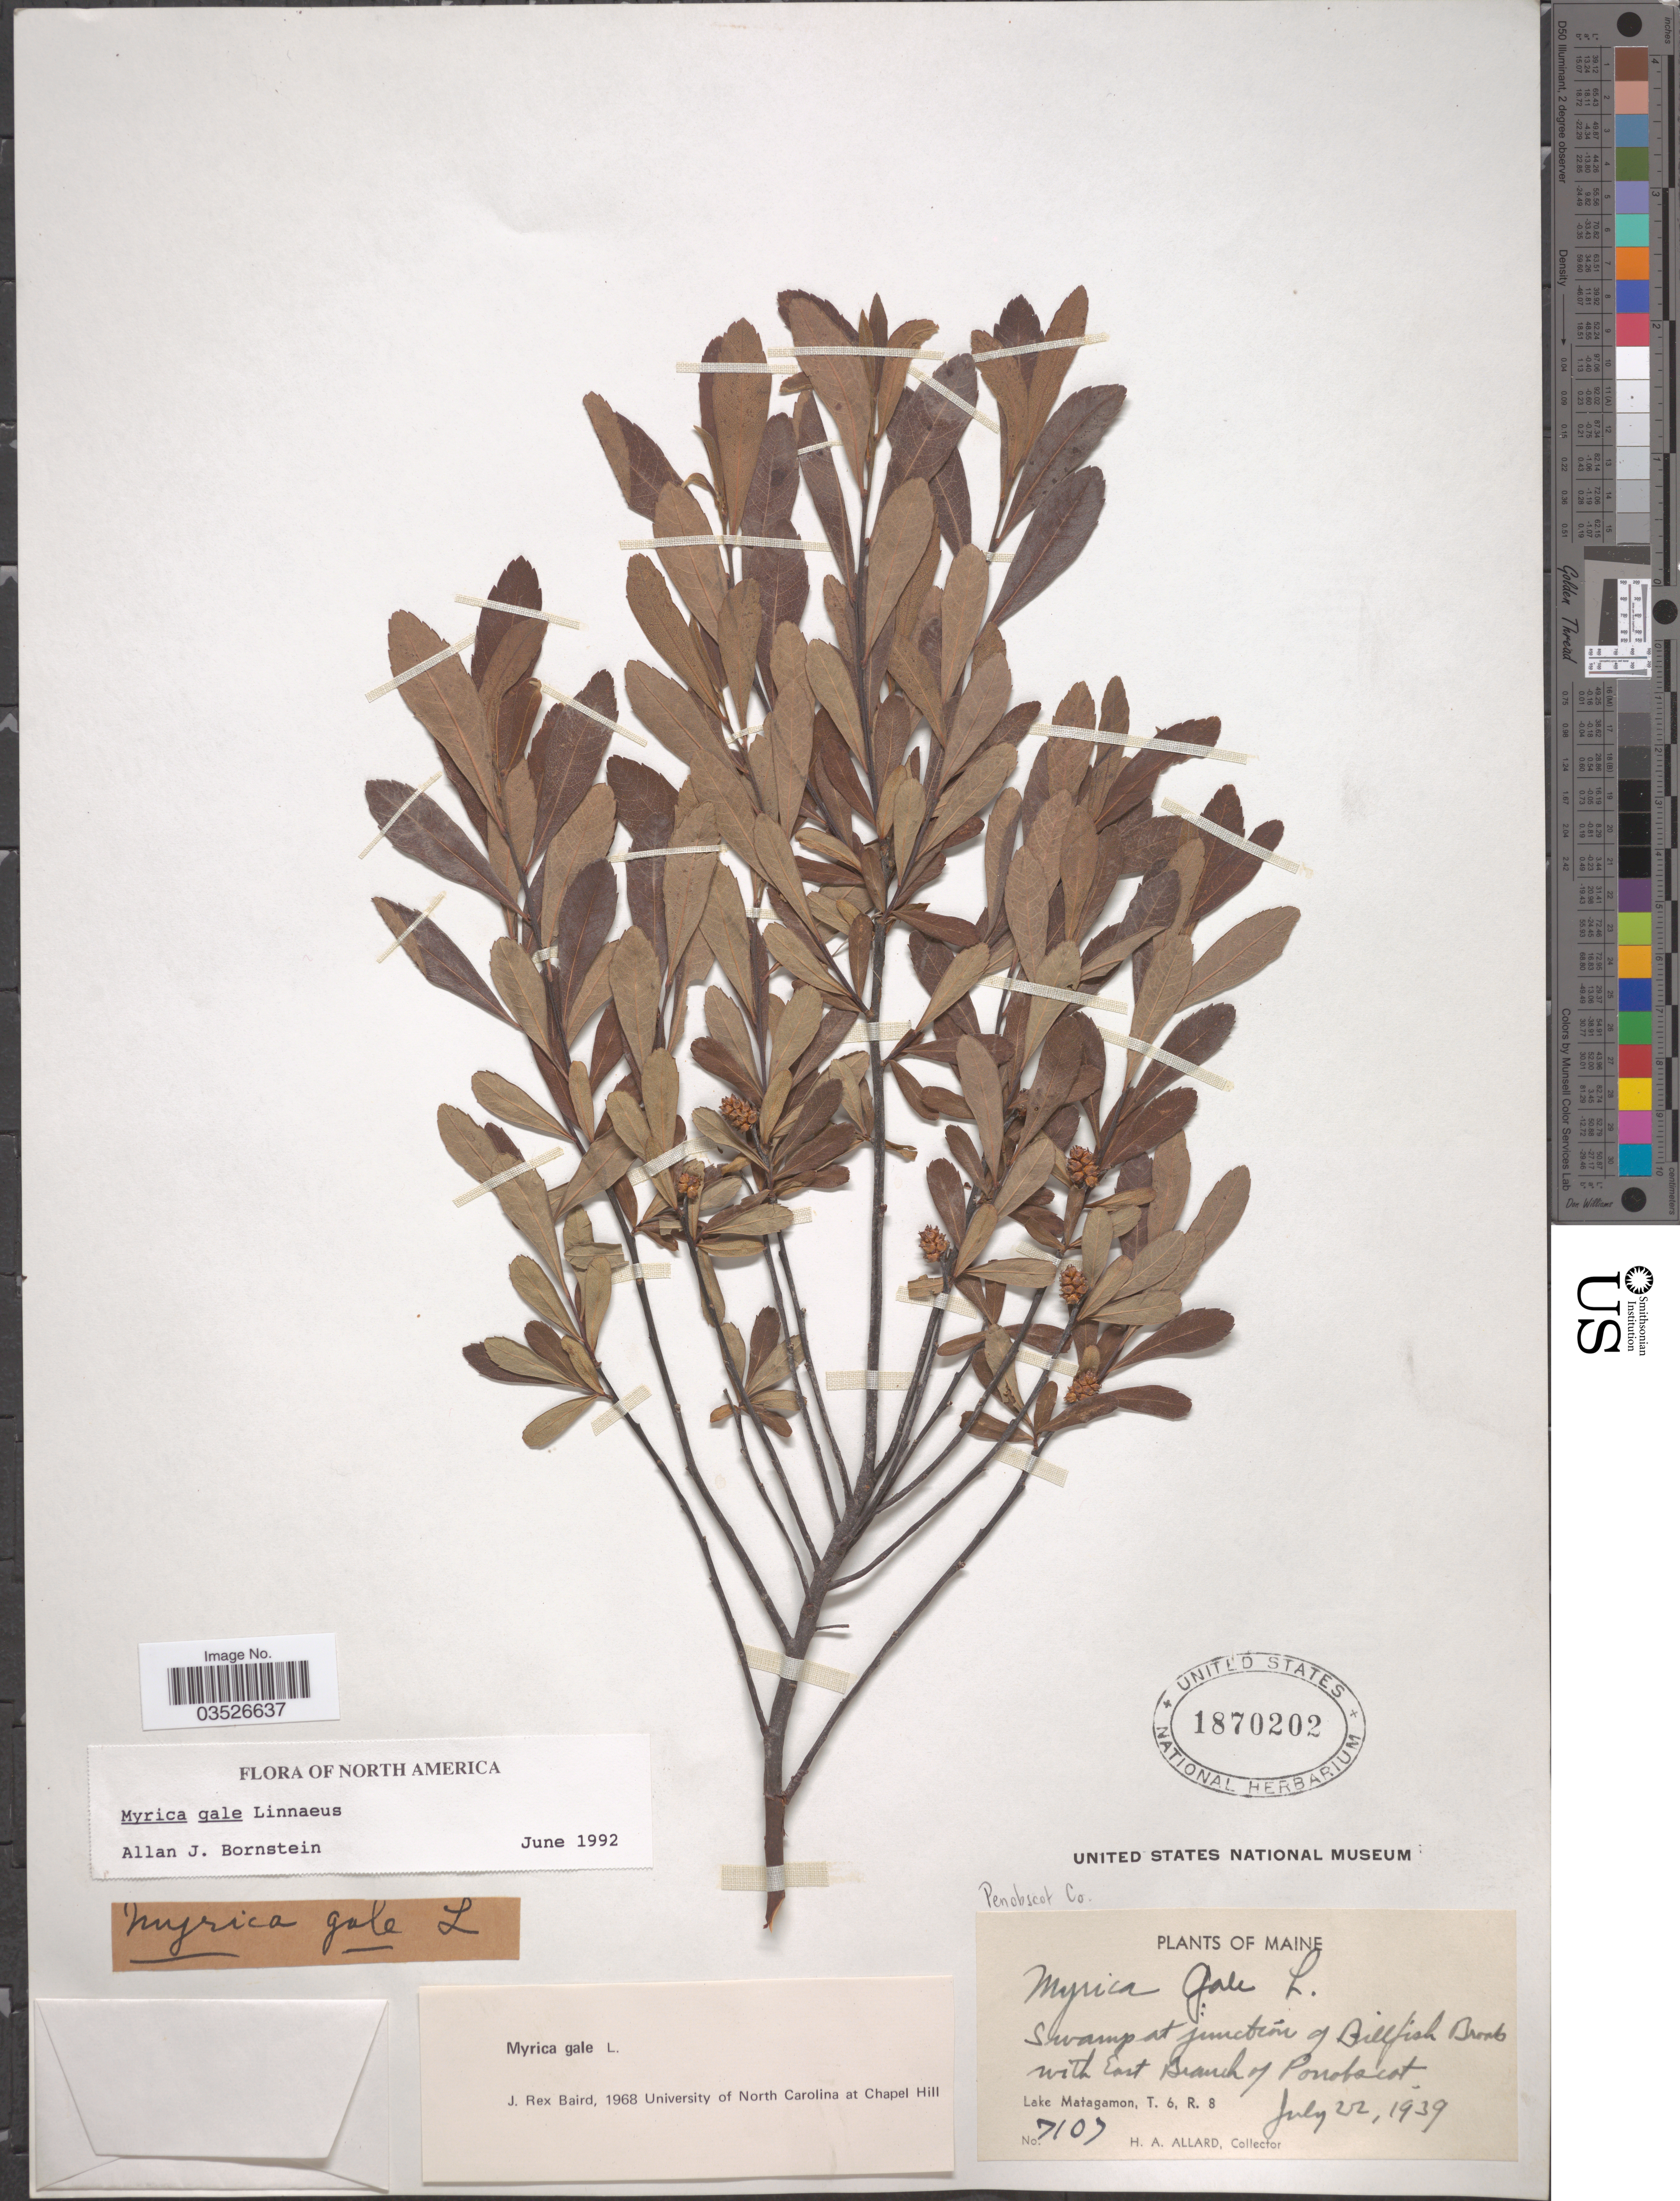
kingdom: Plantae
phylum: Tracheophyta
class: Magnoliopsida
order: Fagales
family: Myricaceae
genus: Myrica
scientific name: Myrica gale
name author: L.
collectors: H. A. Allard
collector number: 7107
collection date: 1939-07-22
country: United States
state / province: Maine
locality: Penobscot Co. Swamp at junction of Billfish Brooks with East Branch of Penobscot. Lake Matagamon, T. 6, R. 8.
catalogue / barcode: US 1870202